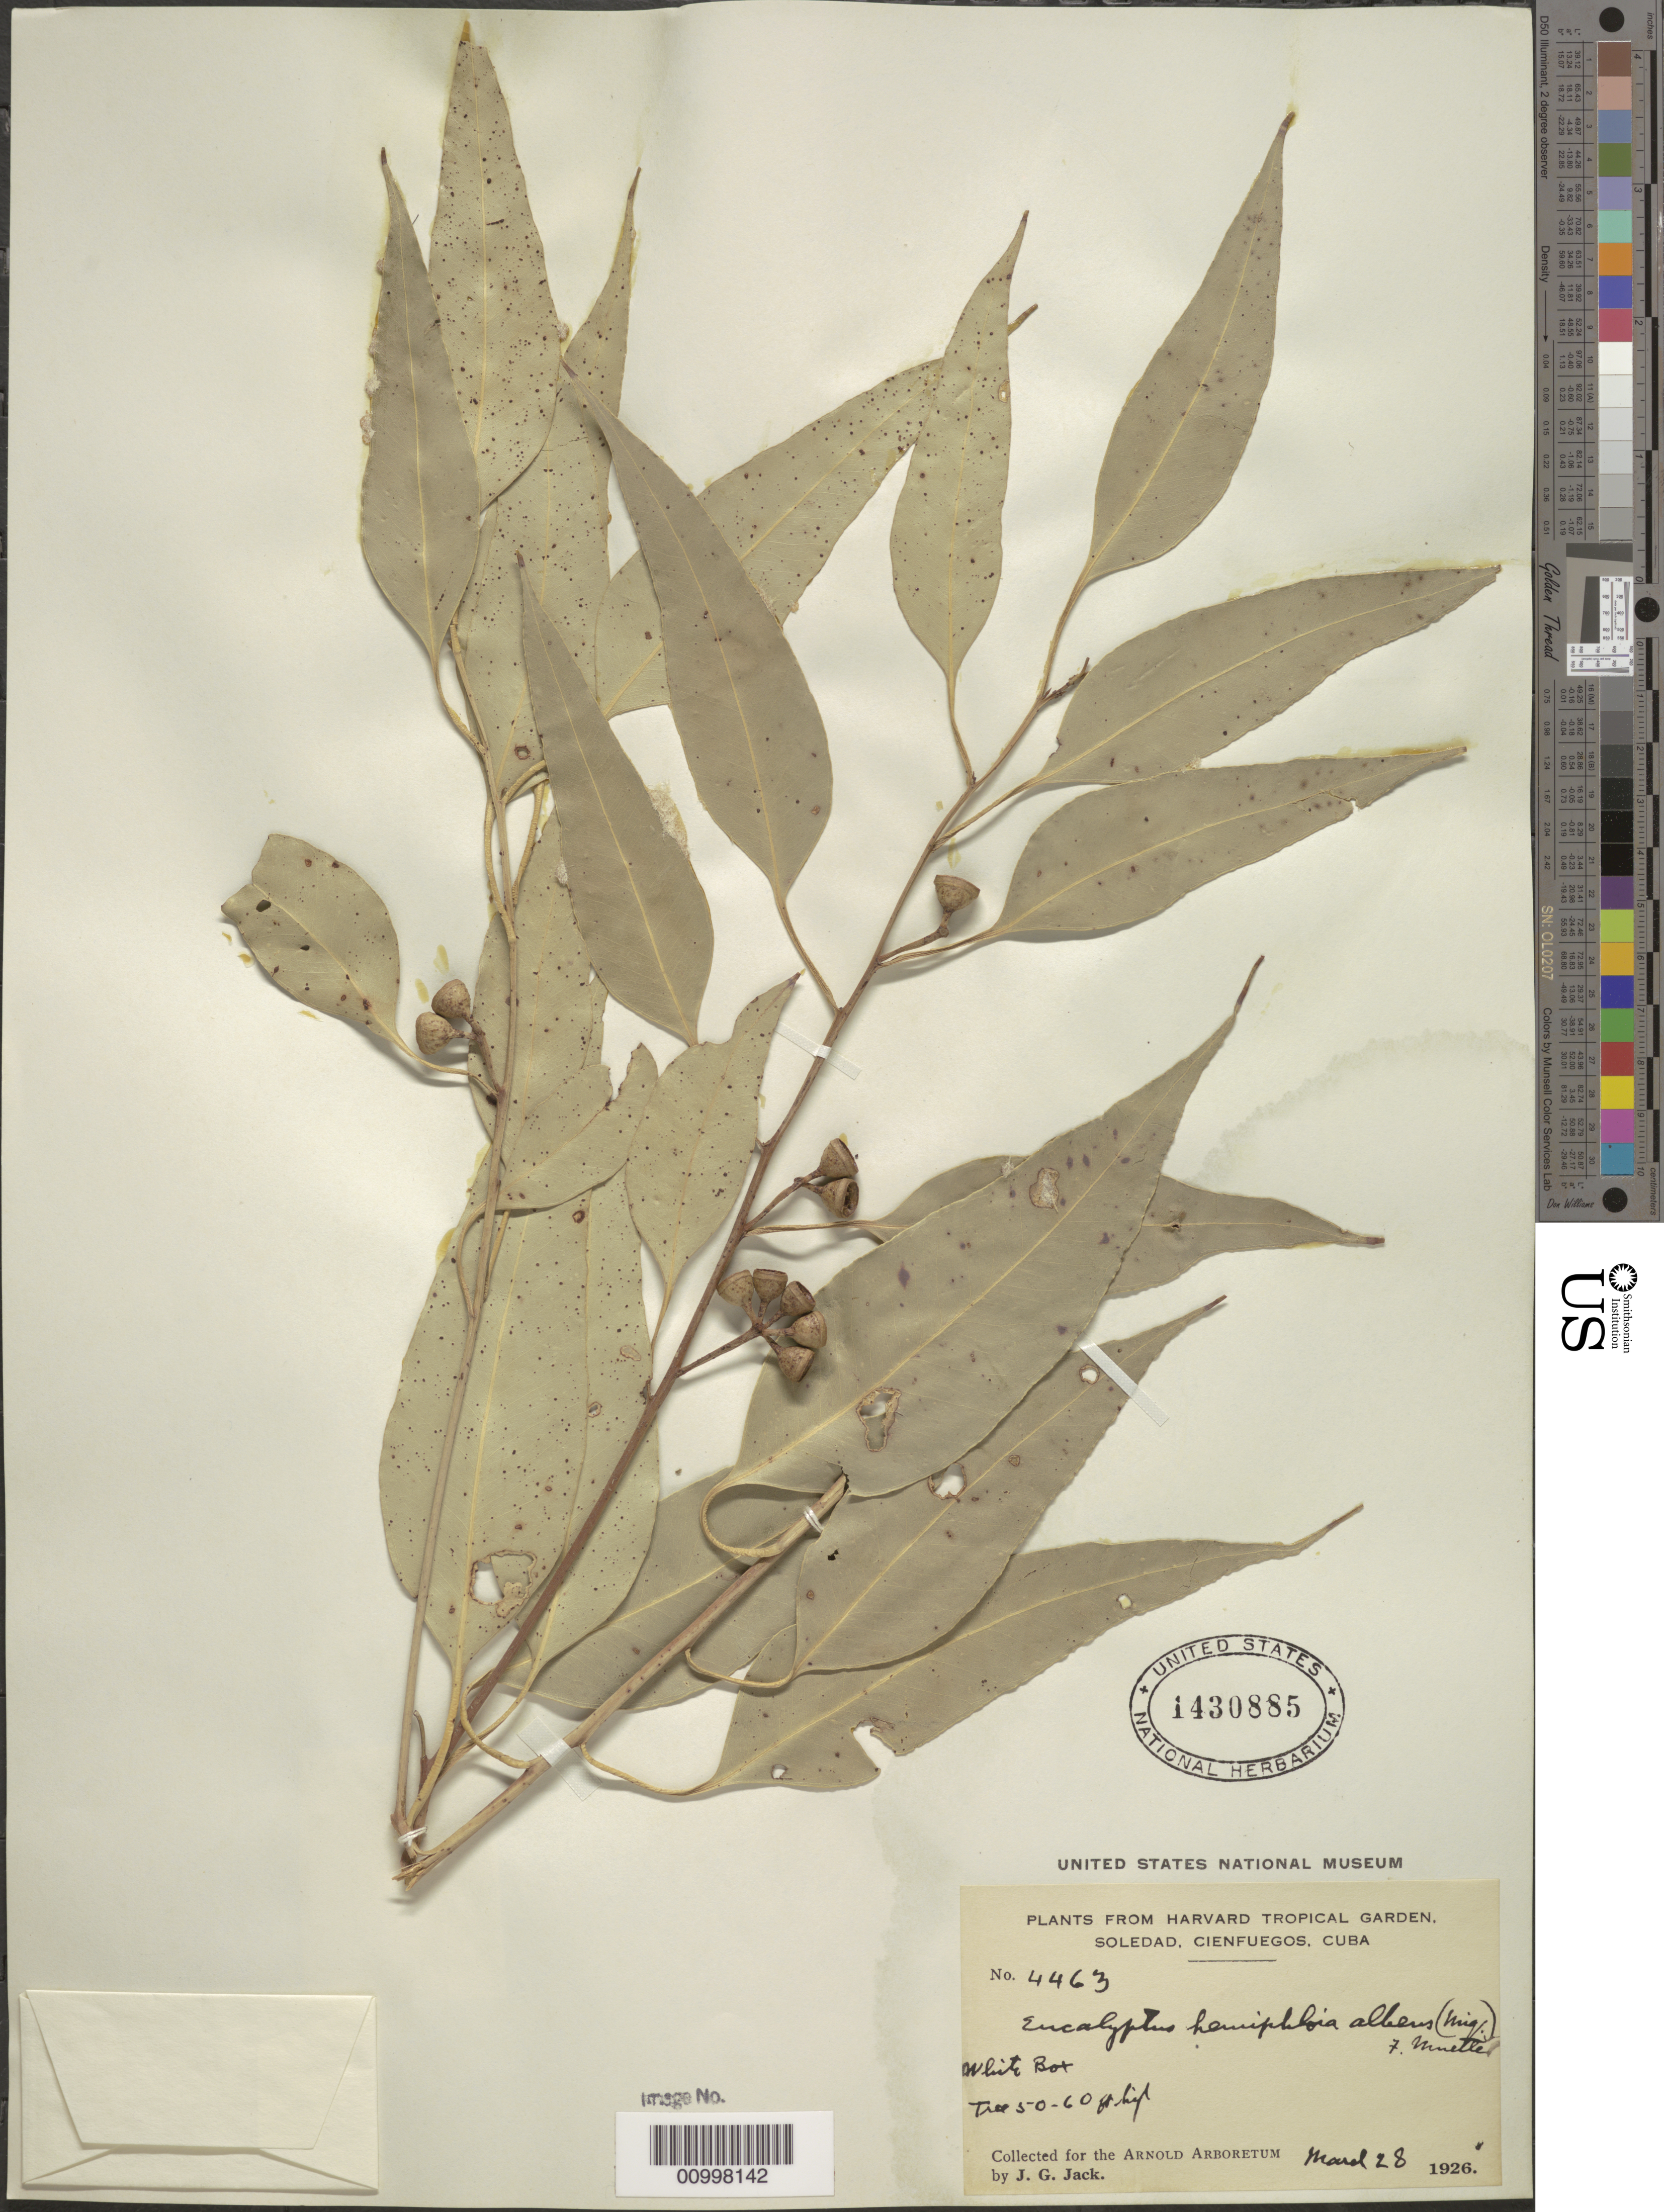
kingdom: Plantae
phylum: Tracheophyta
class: Magnoliopsida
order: Myrtales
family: Myrtaceae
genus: Eucalyptus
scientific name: Eucalyptus hemiphloia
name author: F. Muell. ex Benth.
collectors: J. G. Jack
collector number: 4463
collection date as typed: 28 Mar 1926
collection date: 1926-03-28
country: Cuba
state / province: Cienfuegos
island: Cuba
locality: Soledad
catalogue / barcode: US 1430885